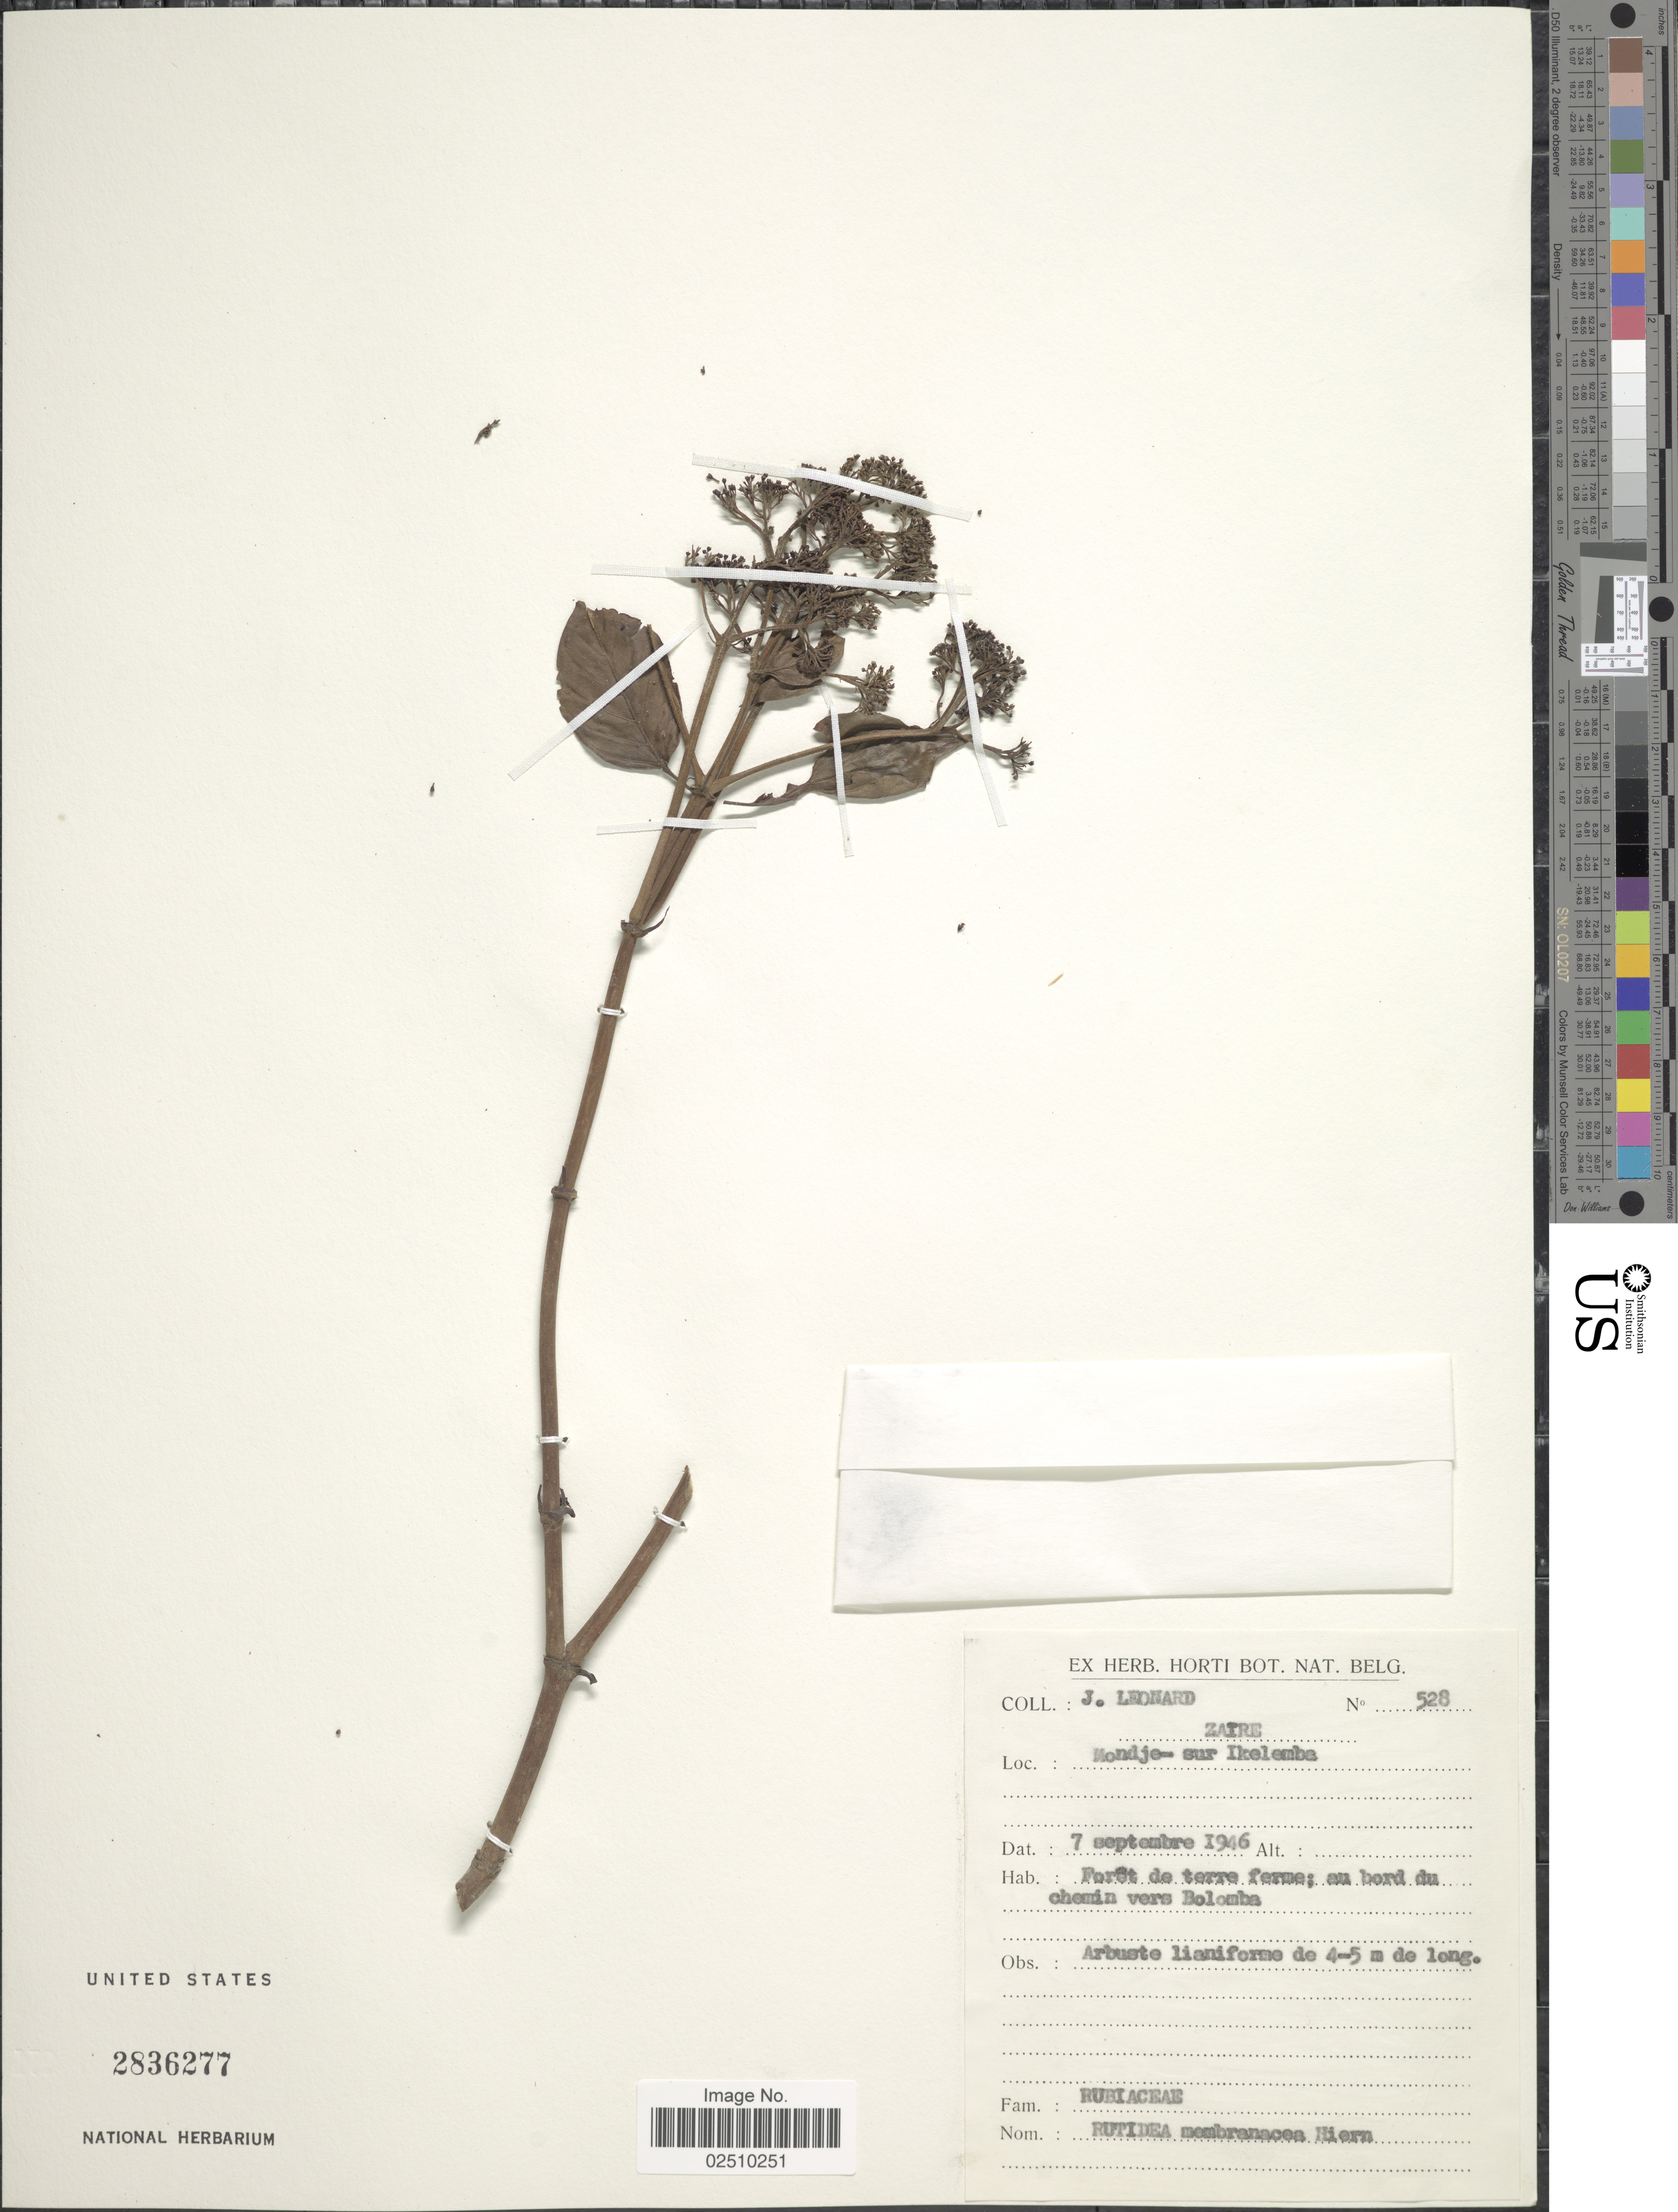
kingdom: Plantae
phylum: Tracheophyta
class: Magnoliopsida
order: Gentianales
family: Rubiaceae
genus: Rutidea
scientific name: Rutidea membranacea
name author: Hiern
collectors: J. Leonard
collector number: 528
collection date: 1946-09-07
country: Angola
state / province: Zaire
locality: Mondje-sur Ikelemba.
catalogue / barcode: US 2836277